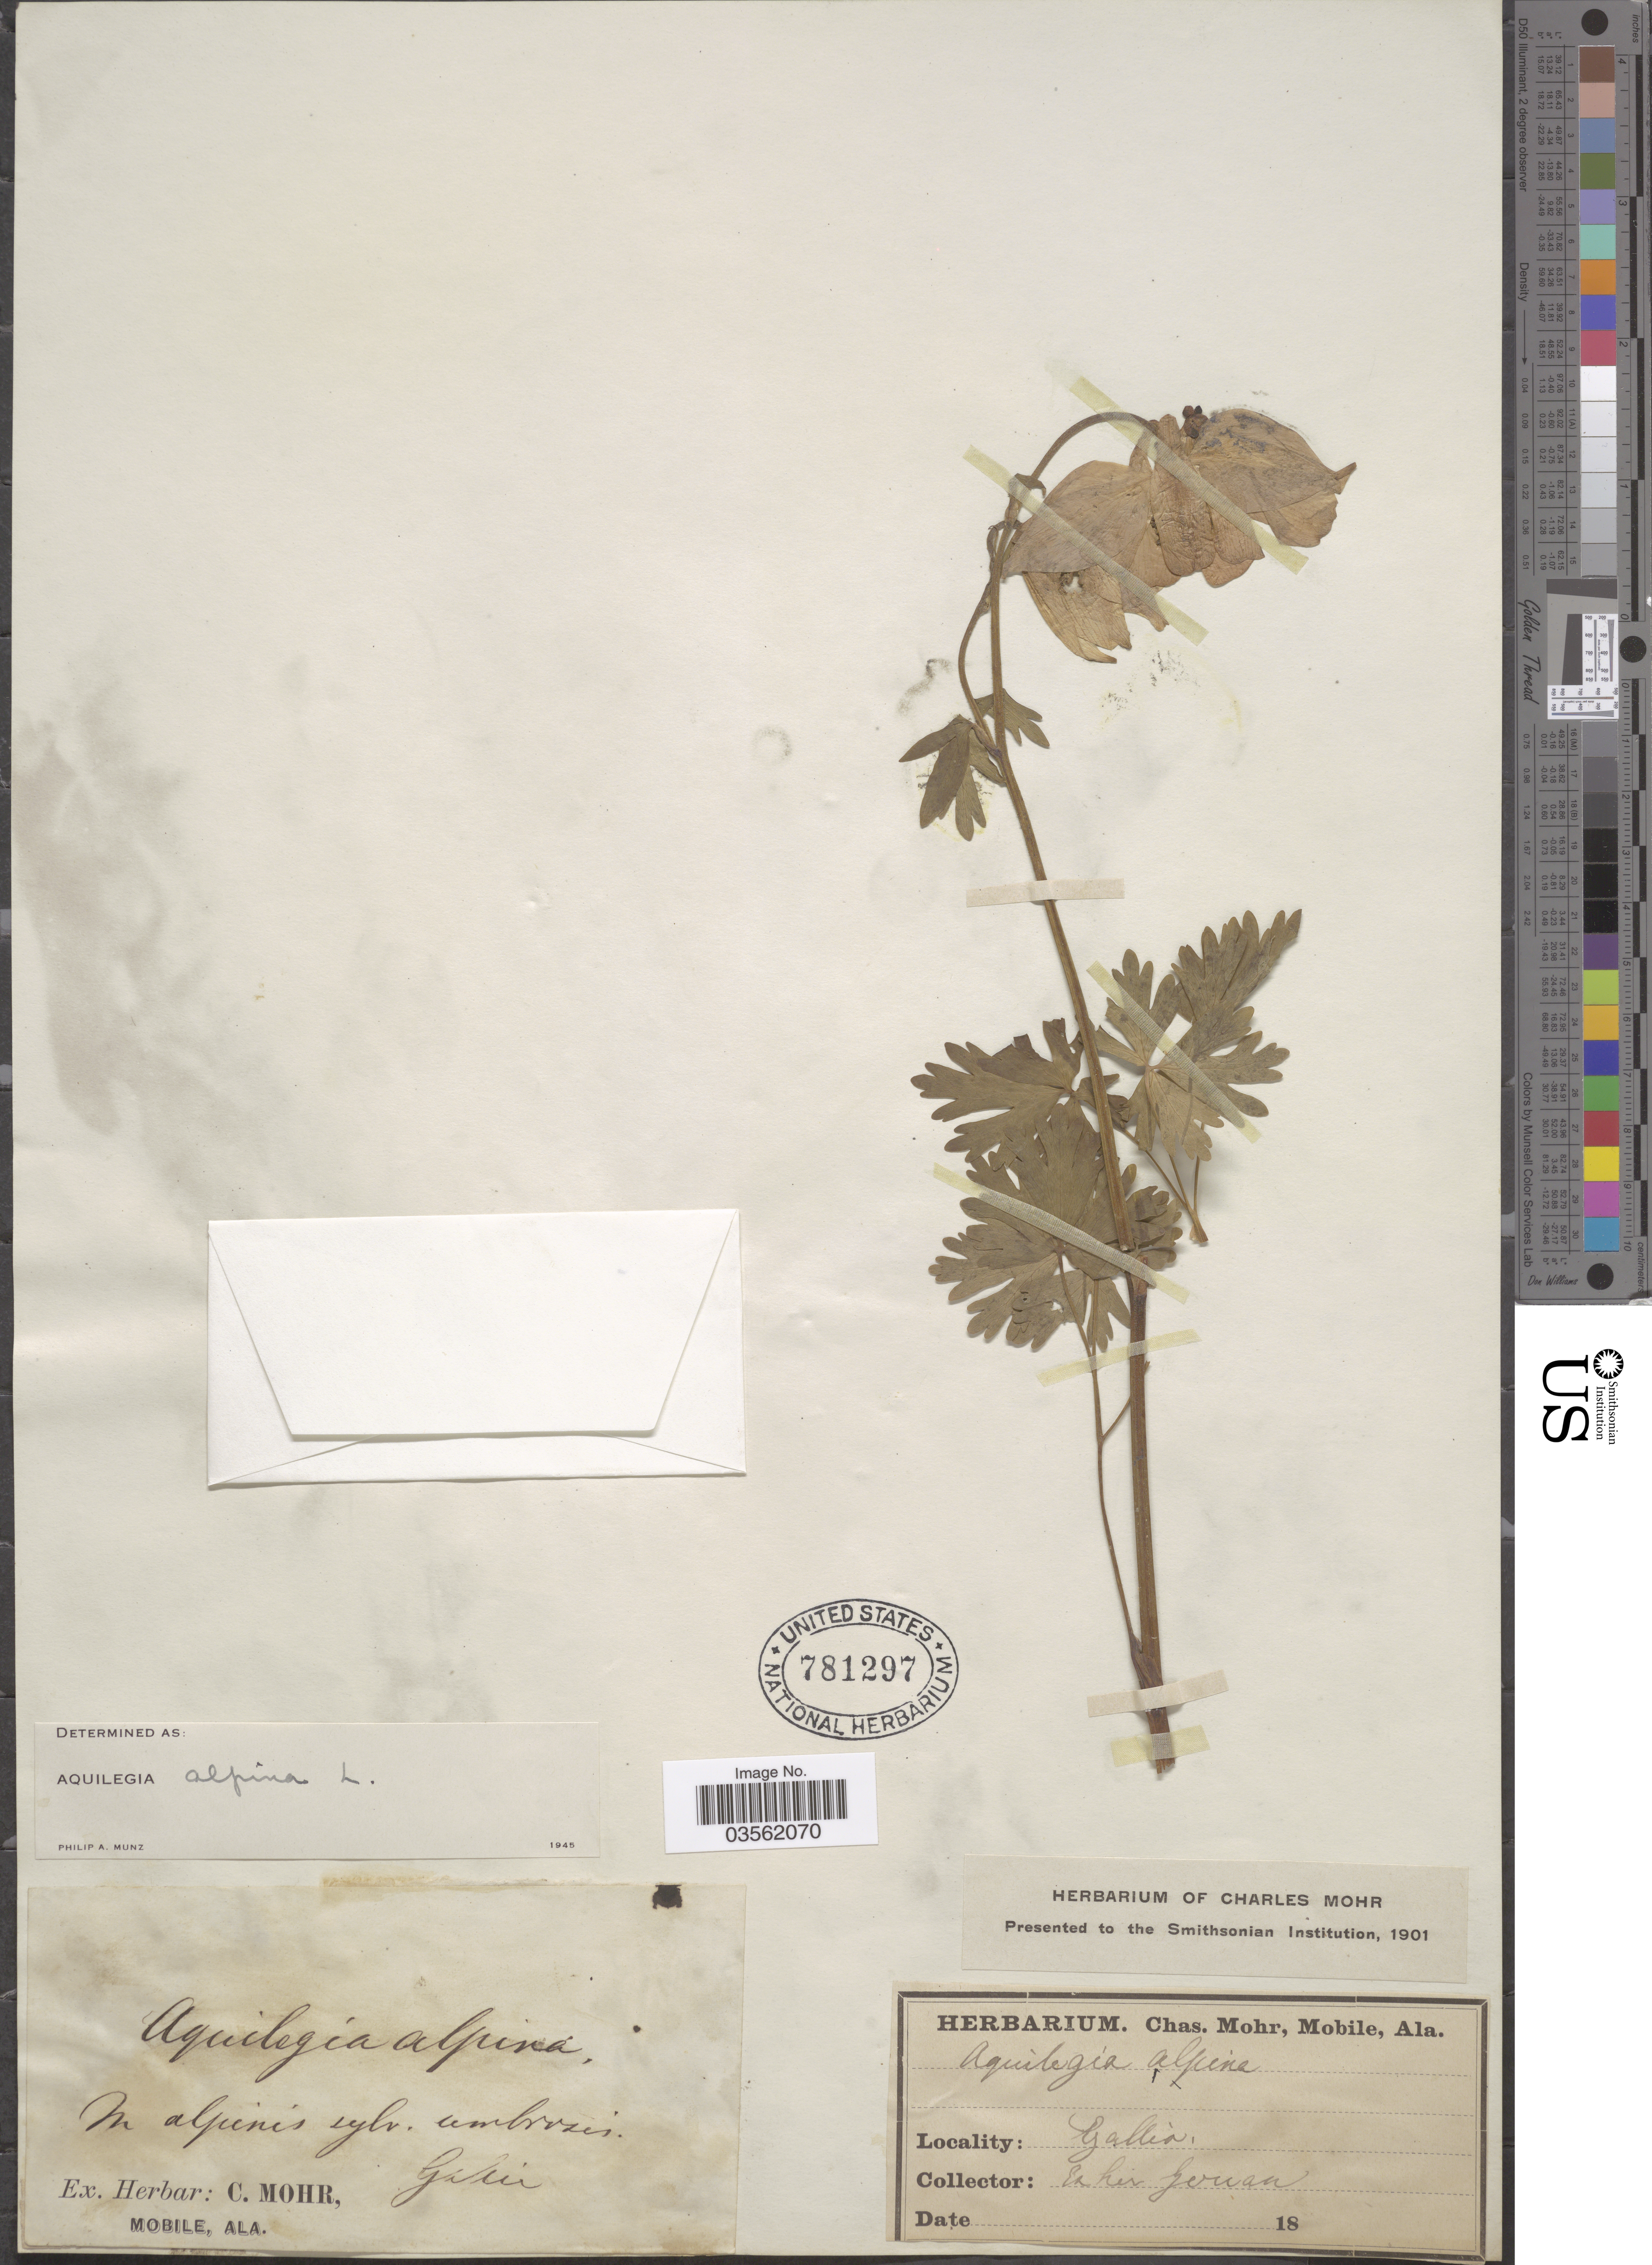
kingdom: Plantae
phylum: Tracheophyta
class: Magnoliopsida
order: Ranunculales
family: Ranunculaceae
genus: Aquilegia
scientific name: Aquilegia alpina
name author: L.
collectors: ex herb. C. Mohr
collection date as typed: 18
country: France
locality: In alpinis sylv. Ambrozis. Gakir. [interpreted] Gallia.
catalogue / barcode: US 781297